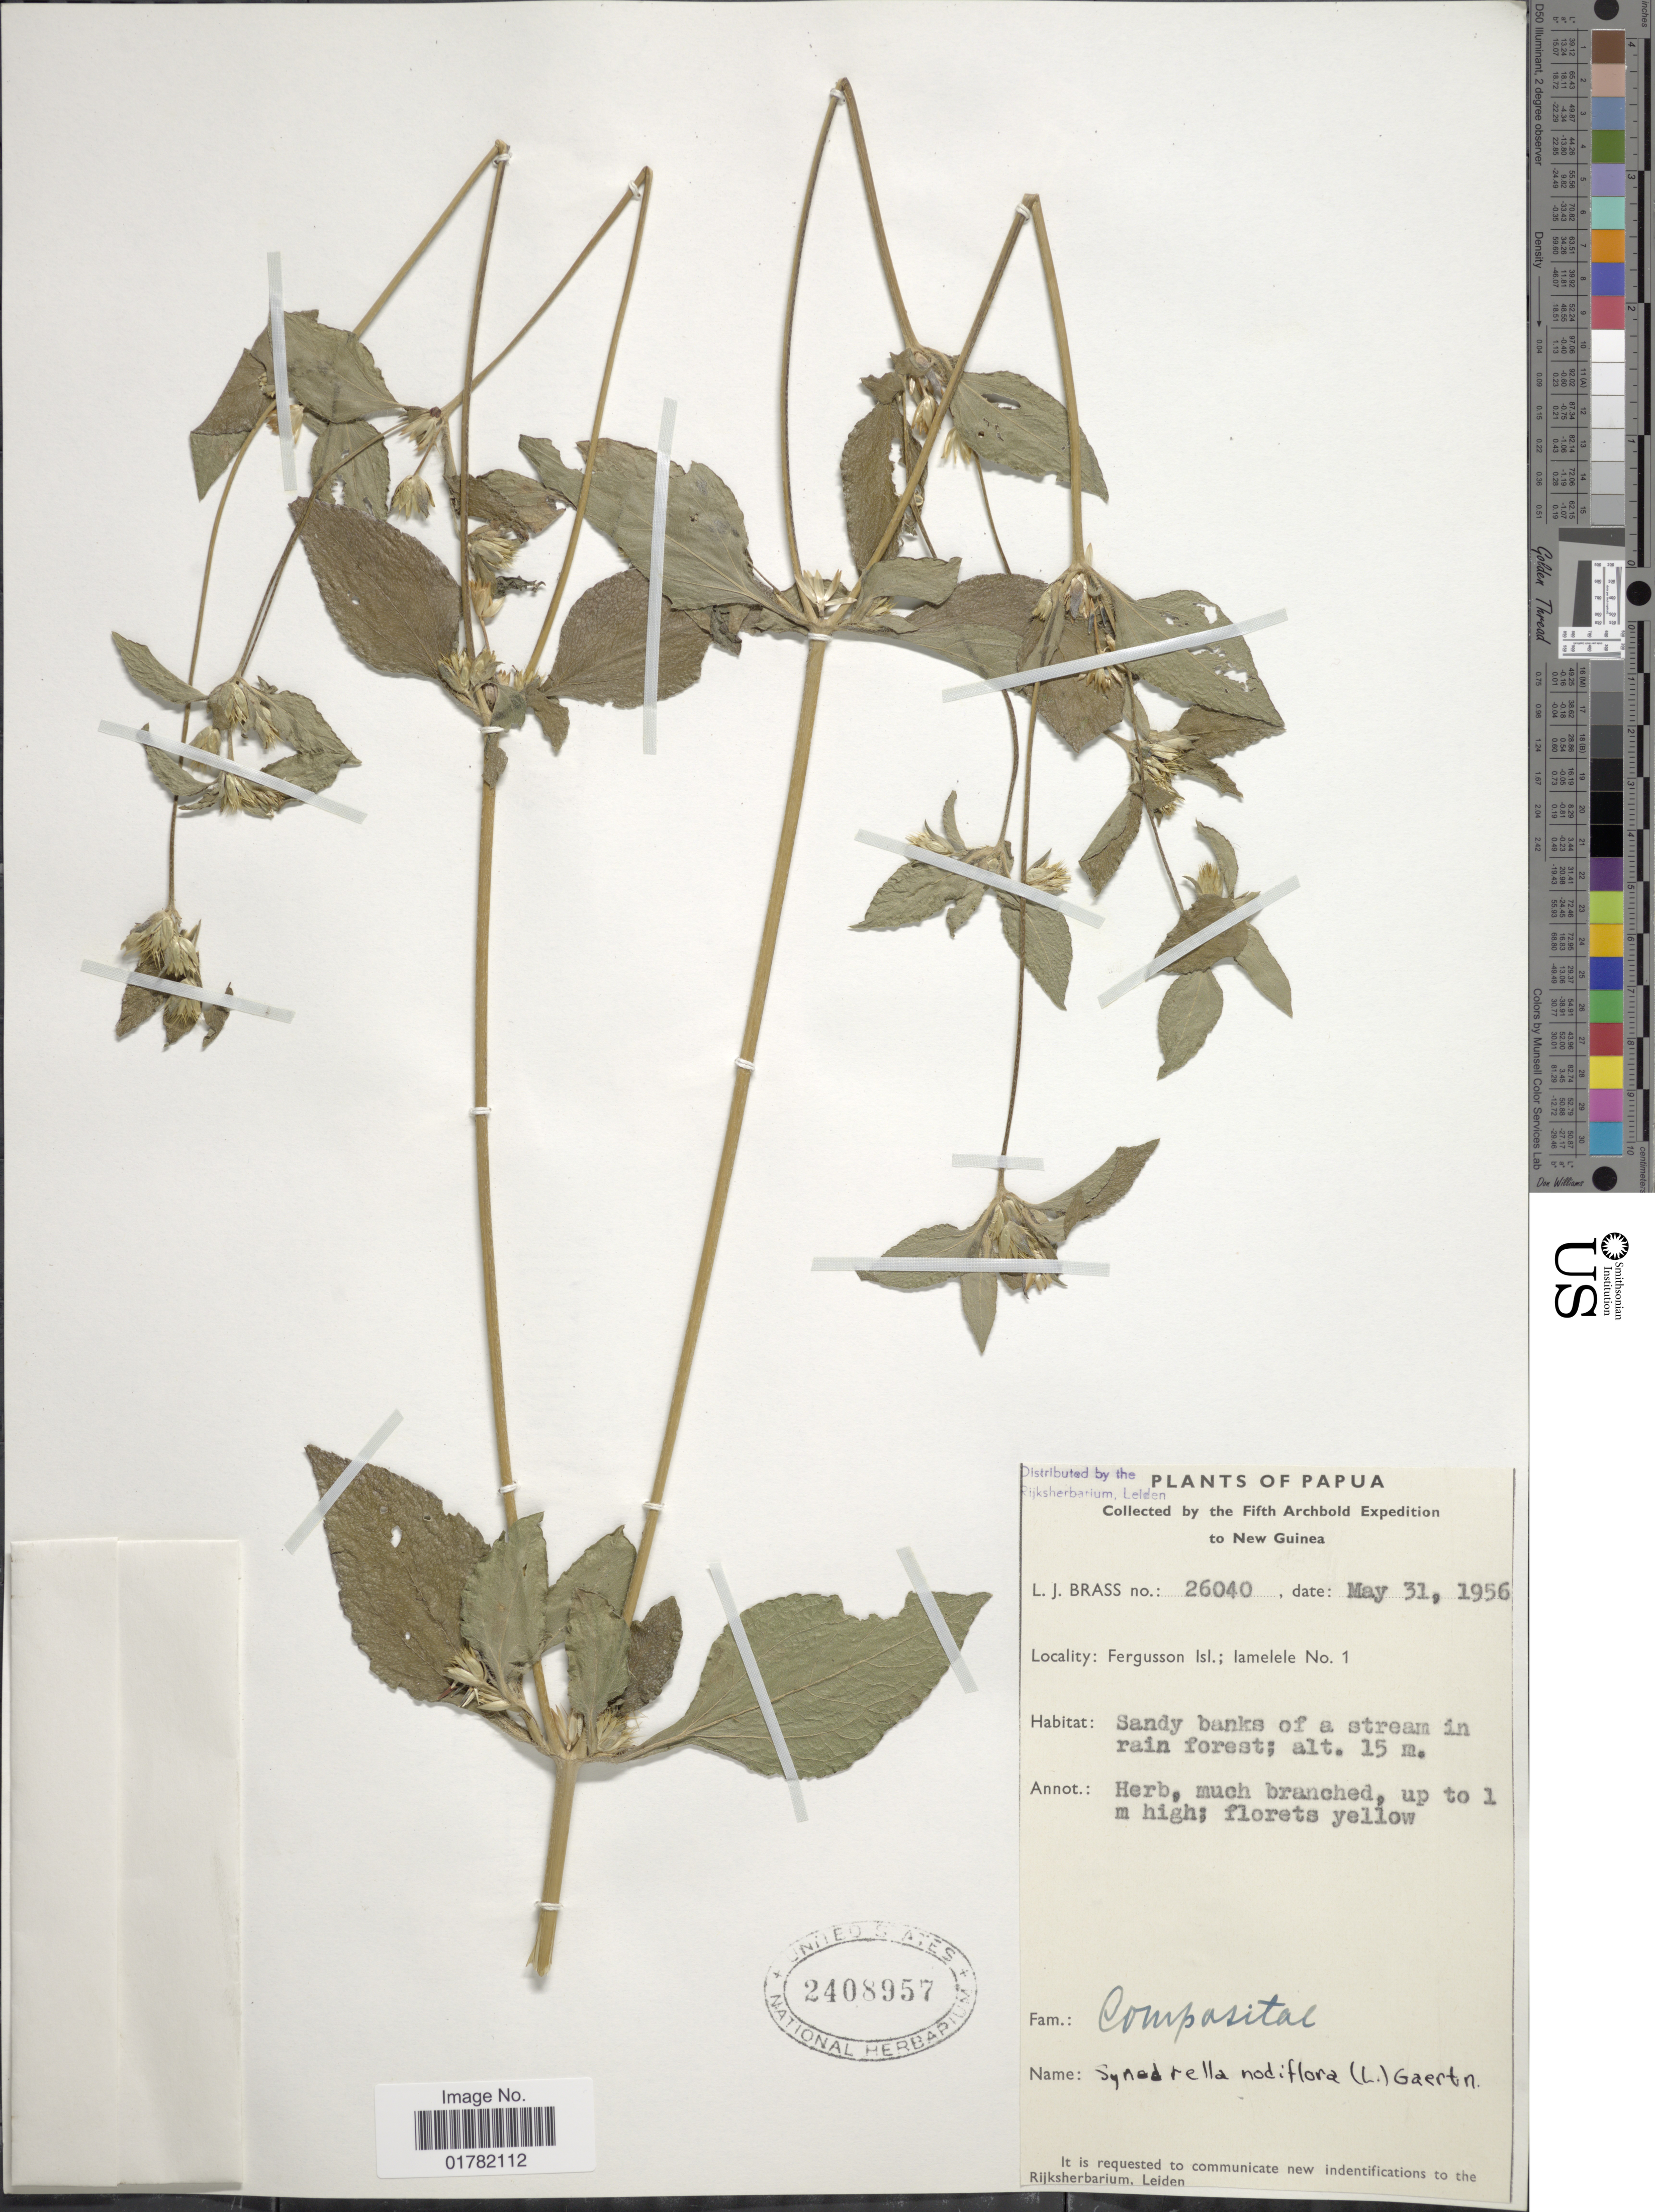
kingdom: Plantae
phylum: Tracheophyta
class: Magnoliopsida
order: Asterales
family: Asteraceae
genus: Synedrella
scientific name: Synedrella nodiflora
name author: (L.) Gaertn.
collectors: L. J. Brass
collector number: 26040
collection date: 1956-05-31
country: Papua New Guinea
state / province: Milne Bay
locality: Fergusson Isl.; lamelele No. 1, Sandy banks of a stream in rain forest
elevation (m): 15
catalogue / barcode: US 2408957